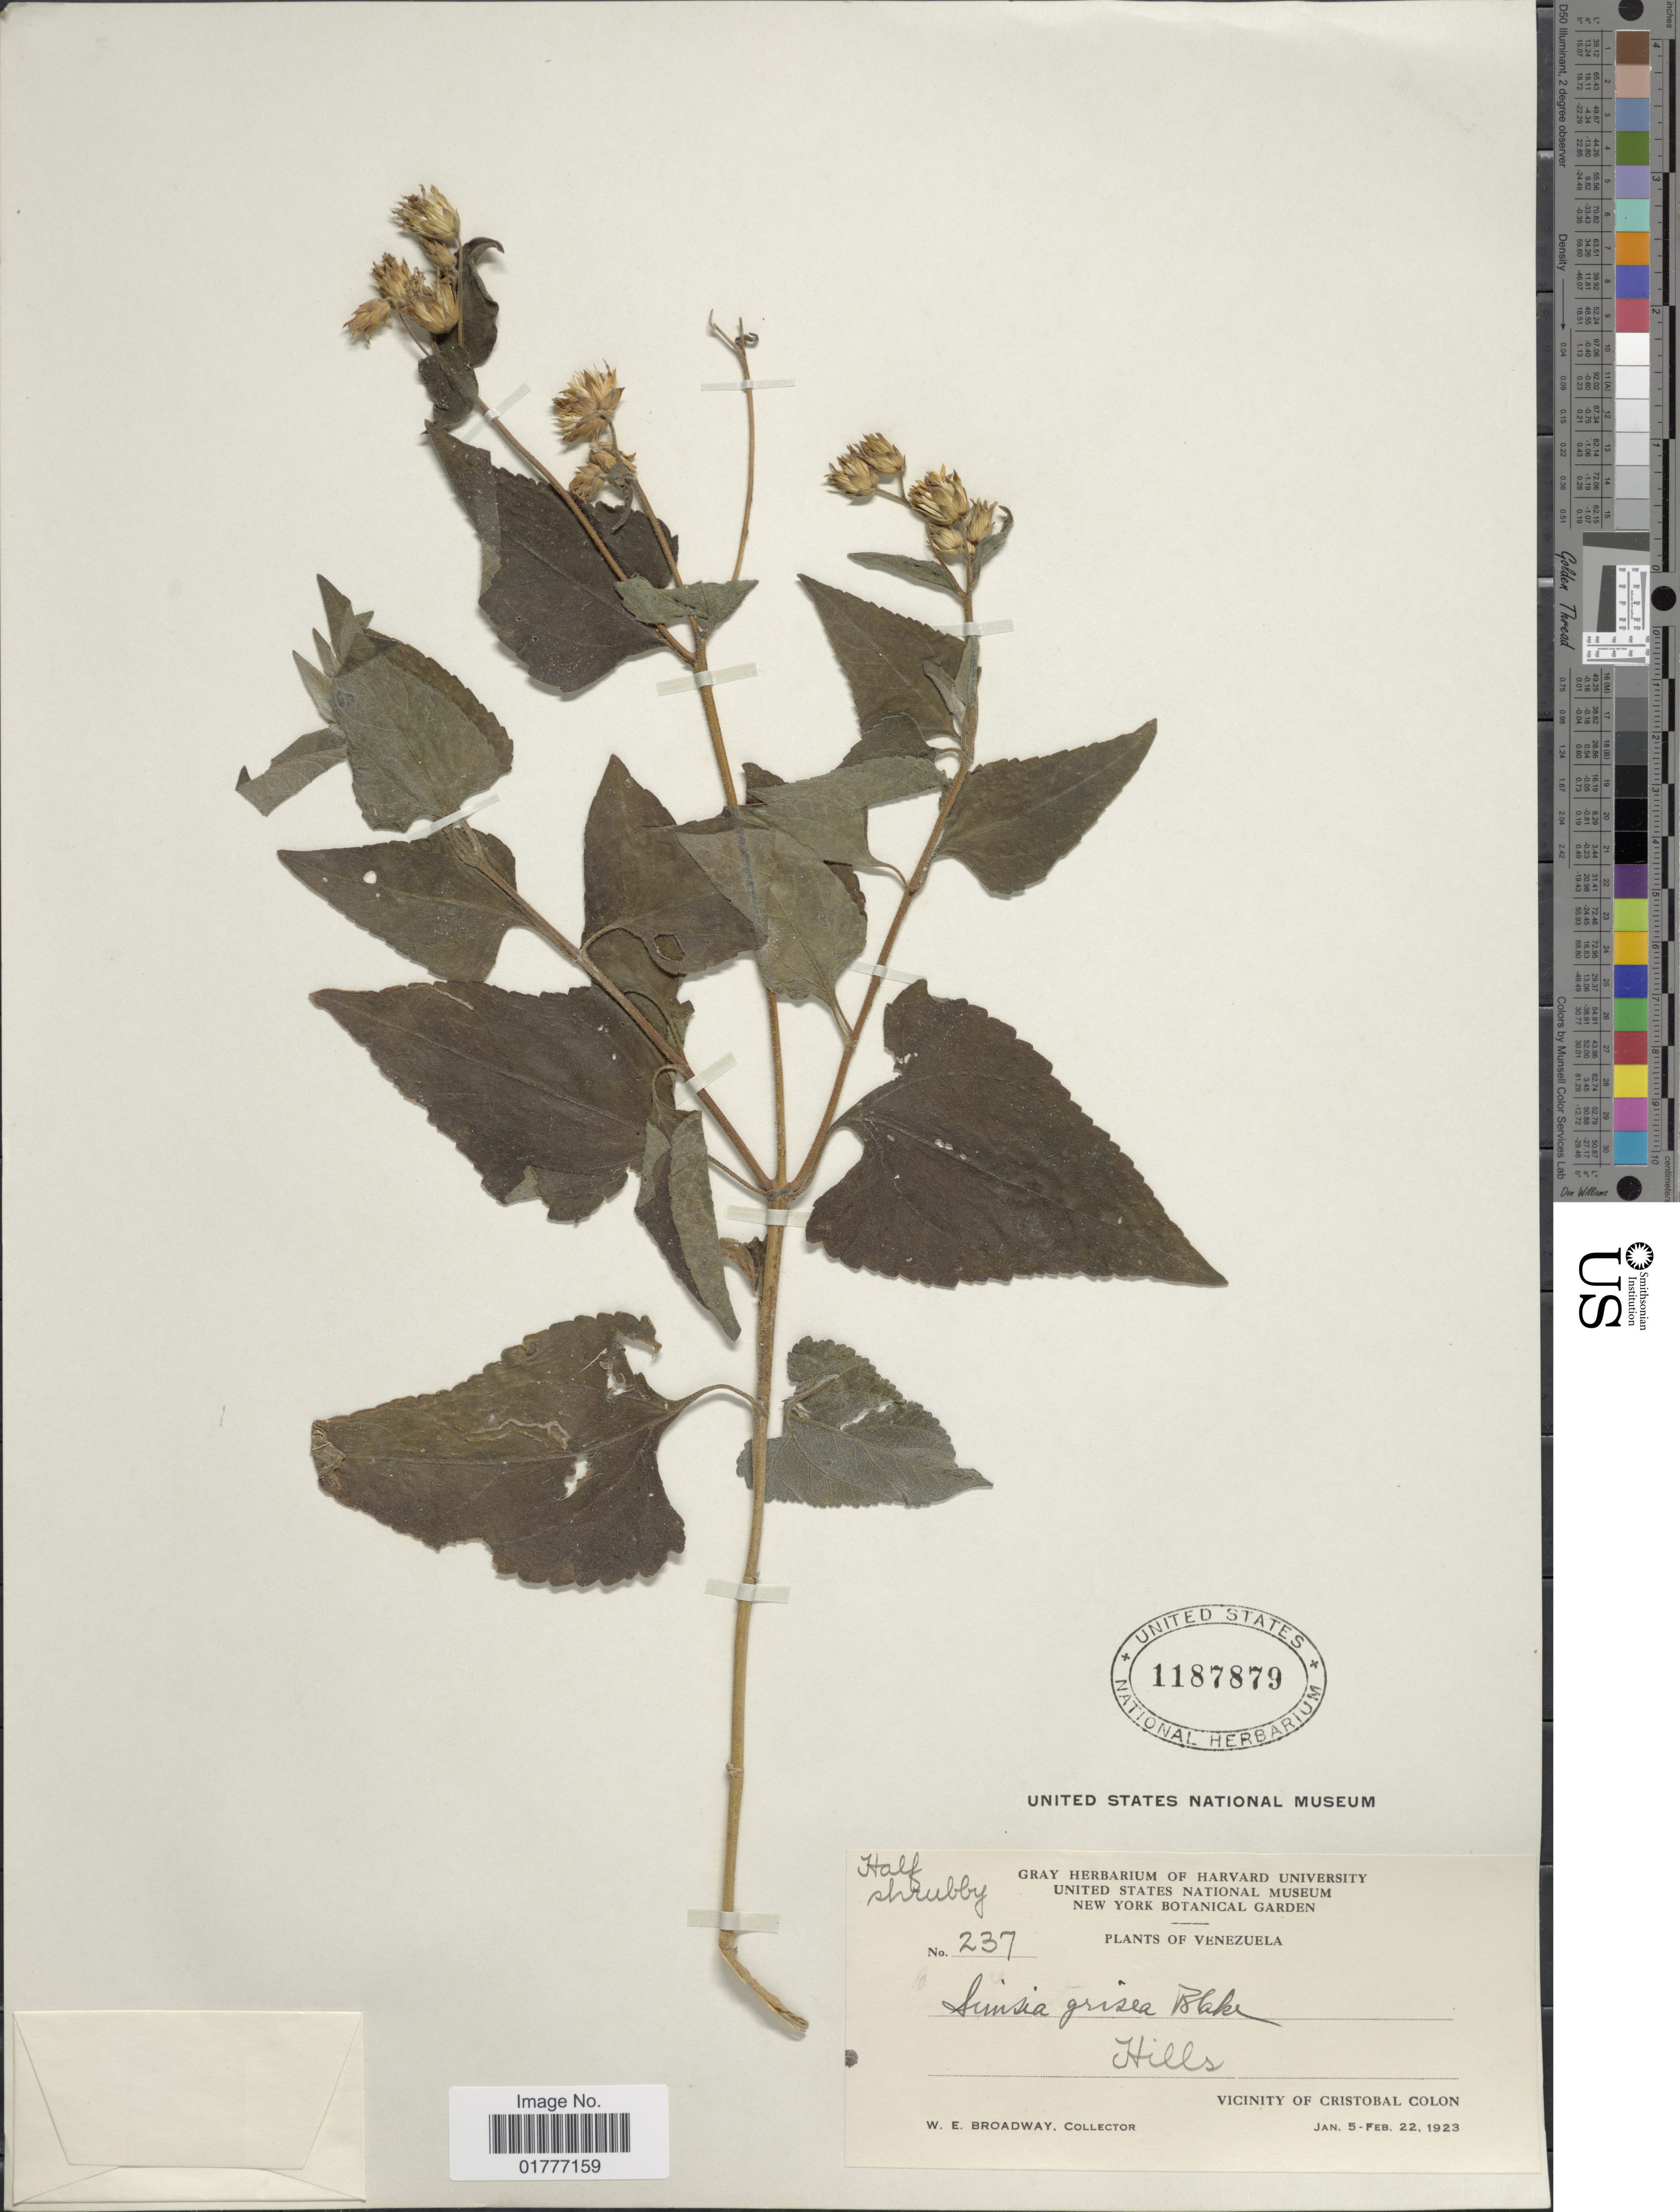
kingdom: Plantae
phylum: Tracheophyta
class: Magnoliopsida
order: Asterales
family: Asteraceae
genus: Simsia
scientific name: Simsia fruticulosa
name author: (Spreng.) S.F. Blake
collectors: W. E. Broadway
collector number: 237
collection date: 1923-01-05/1923-02-22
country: Venezuela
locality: Hills. Vicinity of Cristobal Colon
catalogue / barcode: US 1187879